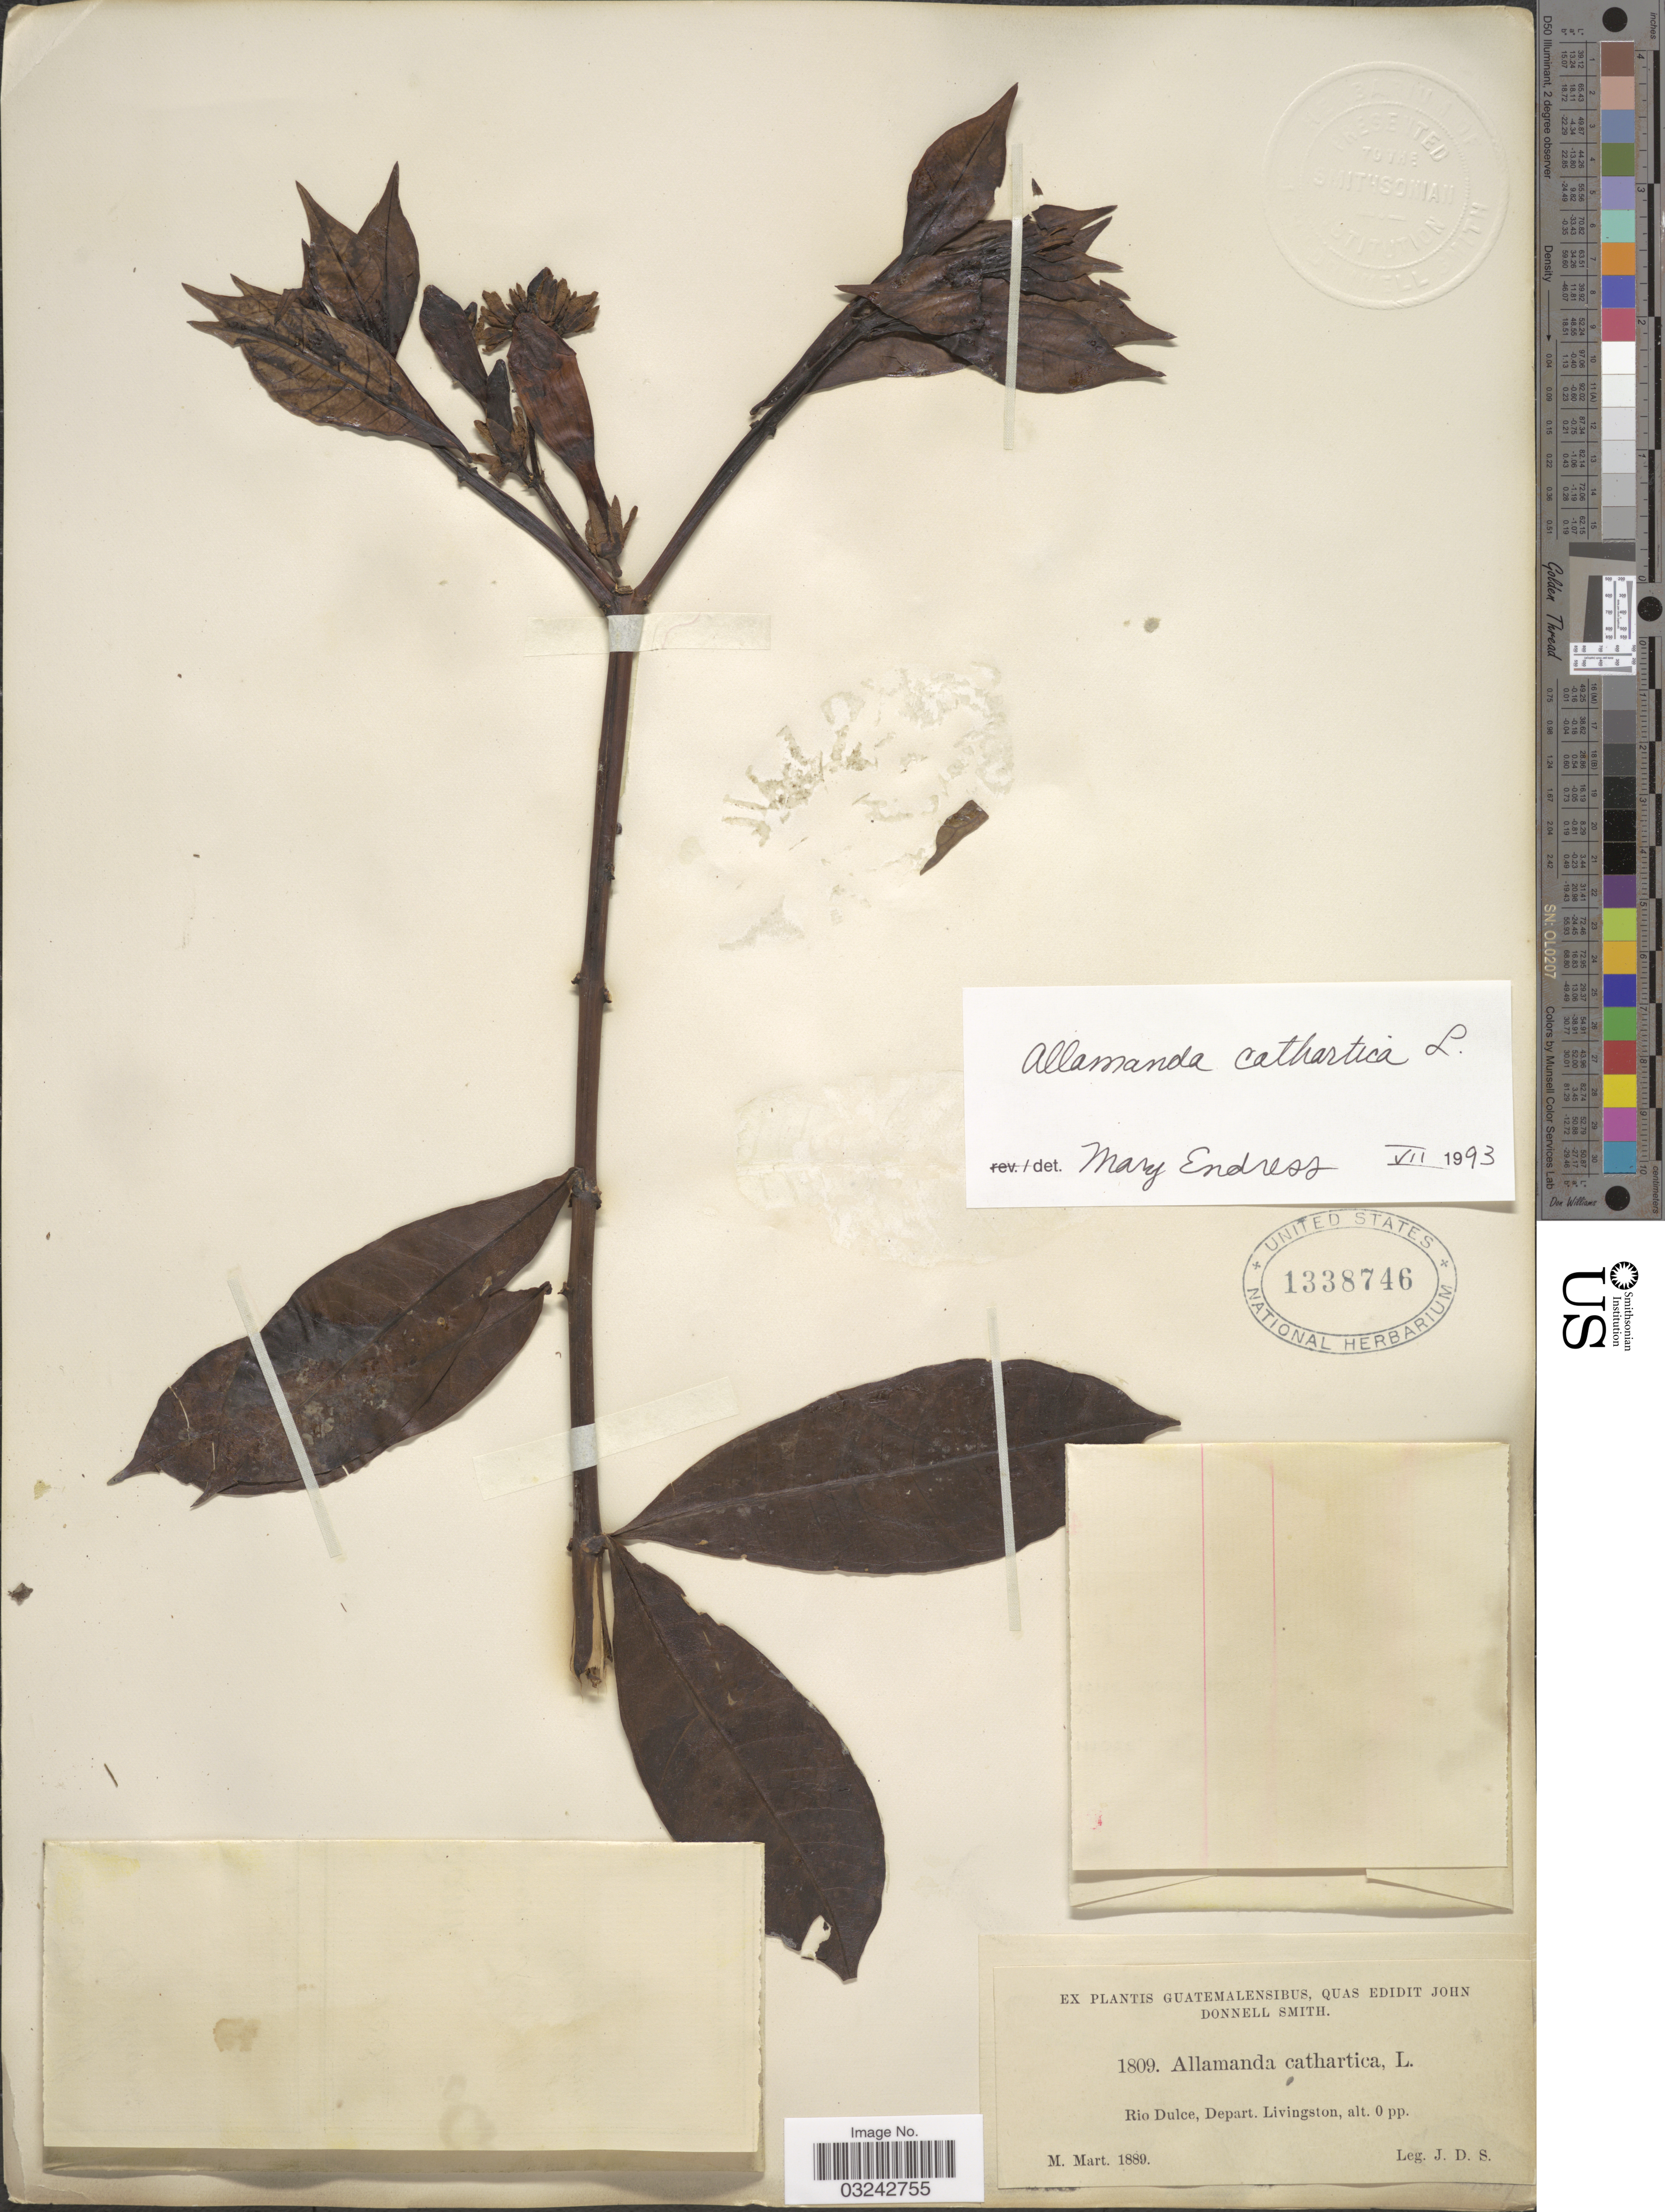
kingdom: Plantae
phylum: Tracheophyta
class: Magnoliopsida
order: Gentianales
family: Apocynaceae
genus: Allamanda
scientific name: Allamanda cathartica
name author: L.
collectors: J. Donnell Smith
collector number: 1809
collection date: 1889-03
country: Guatemala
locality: Rio Dulce, Depart. Livingston.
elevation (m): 0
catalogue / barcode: US 1338746